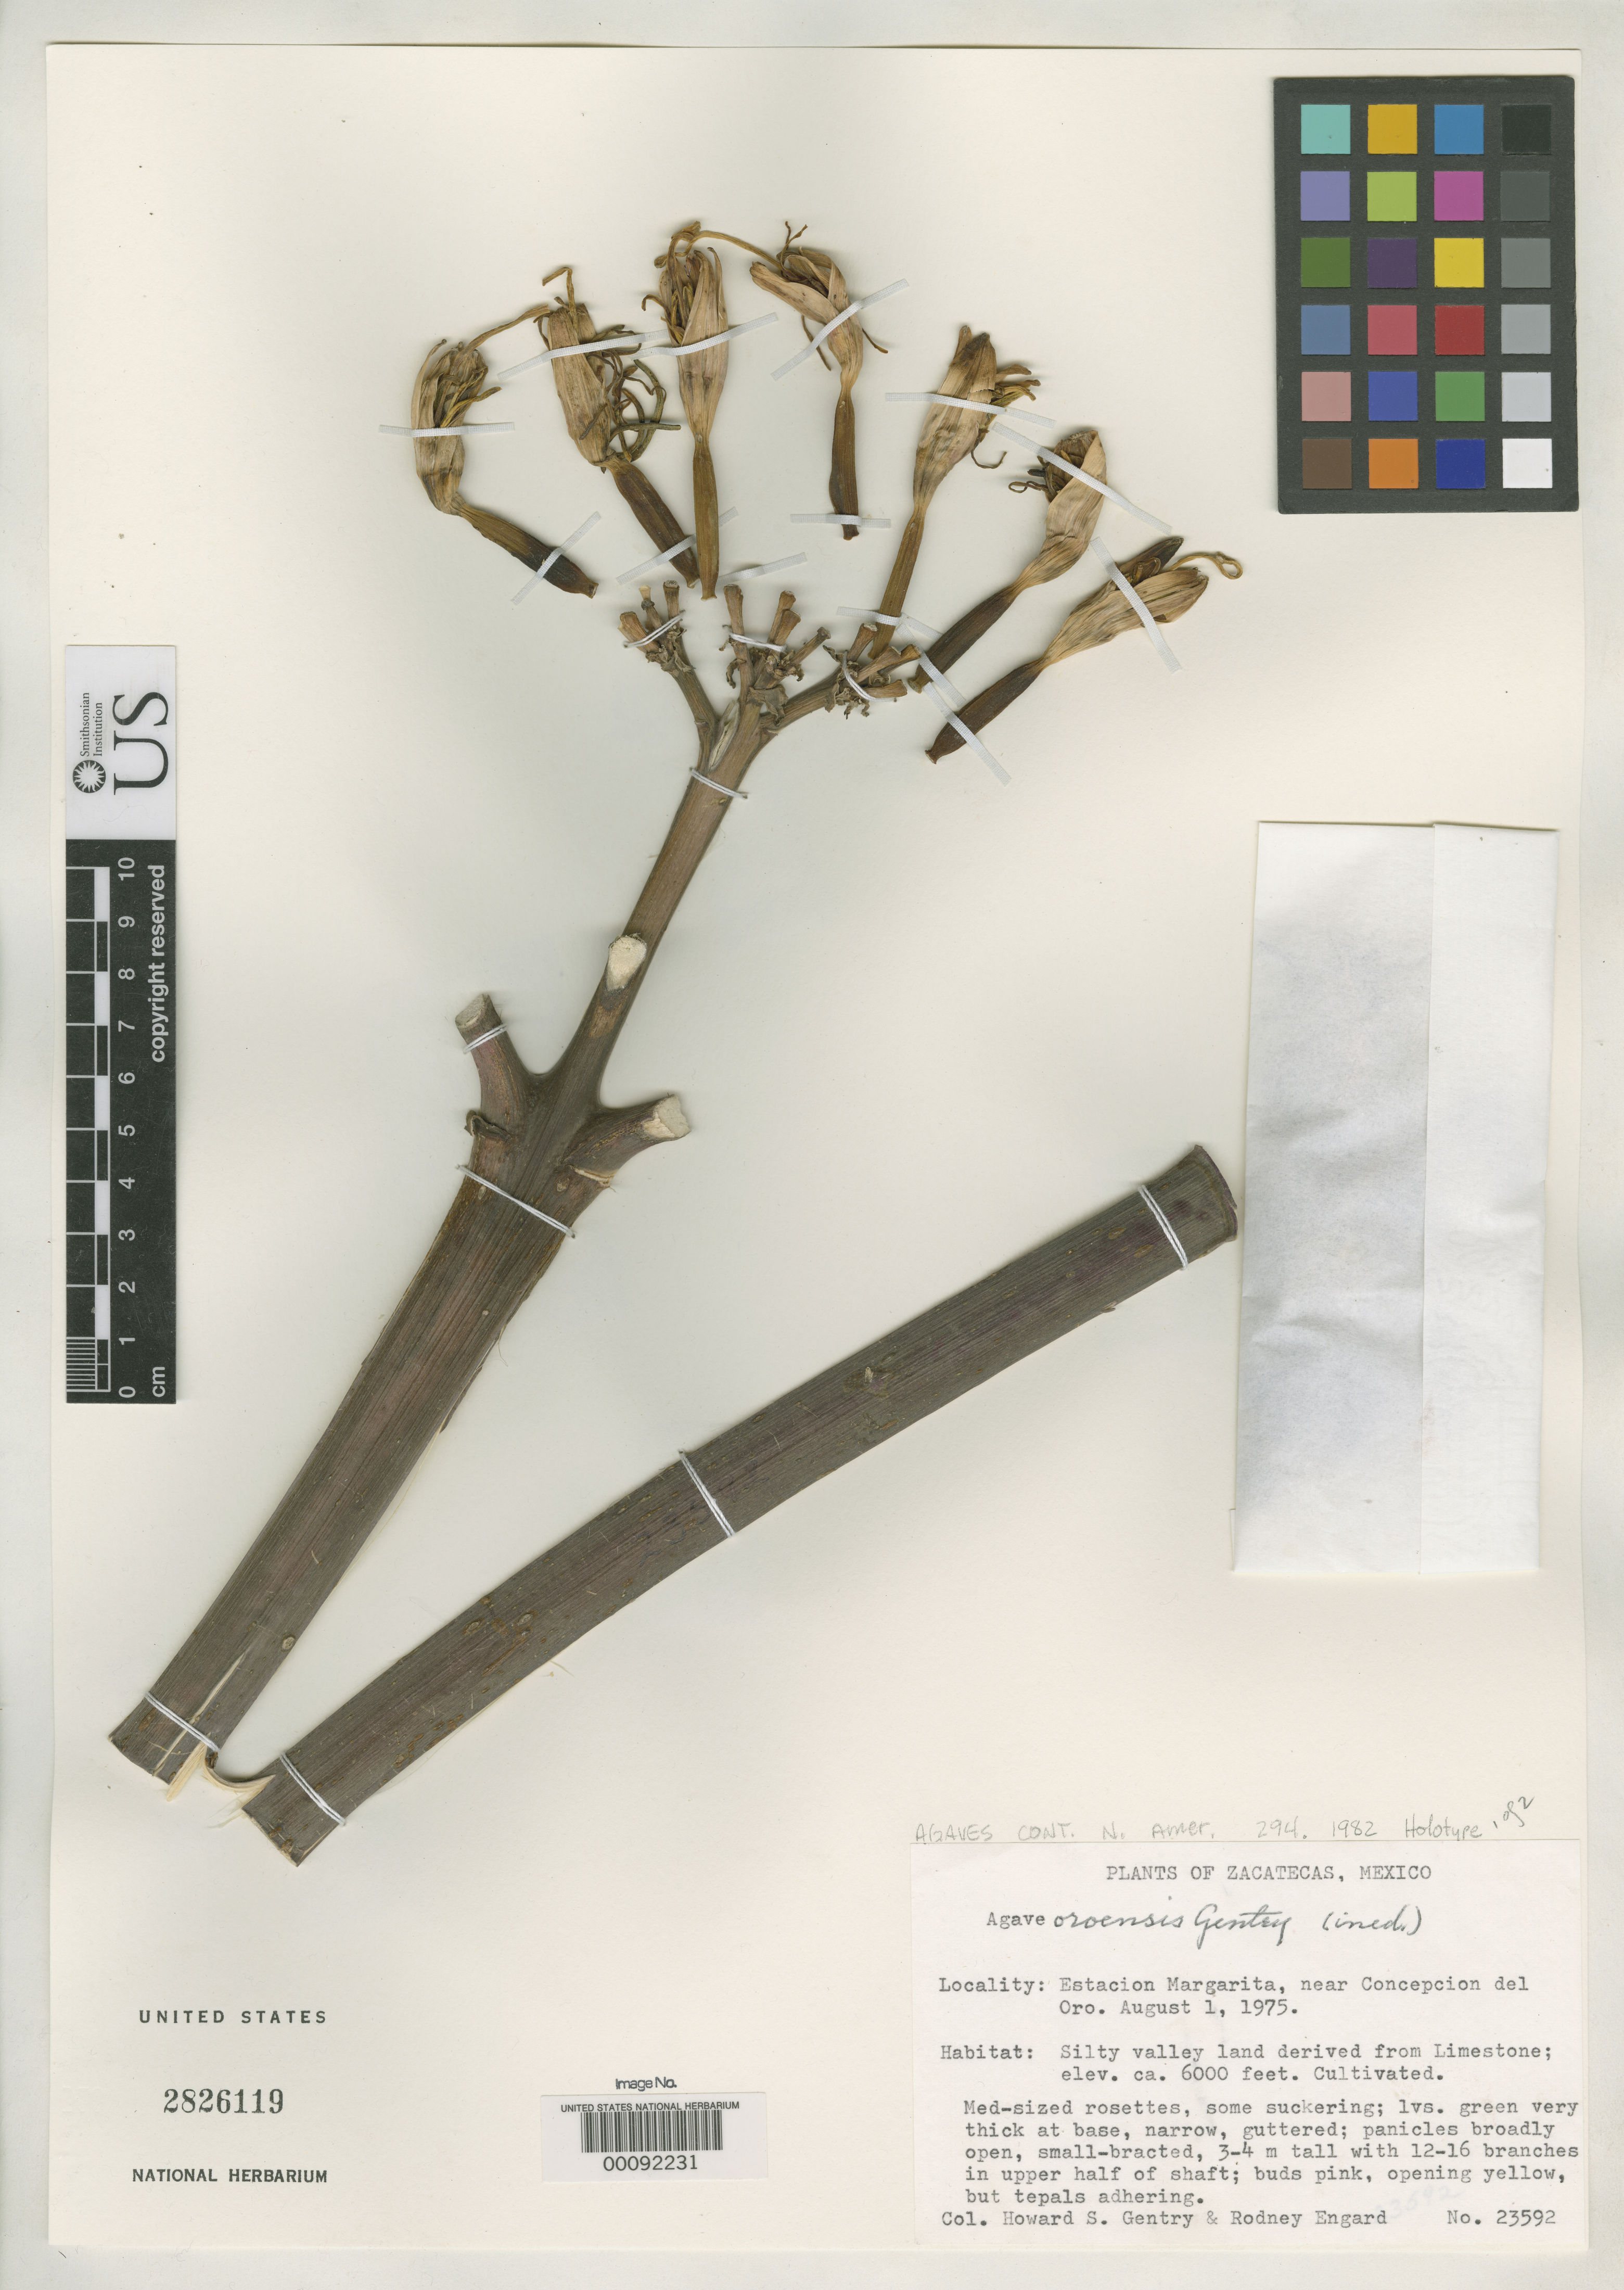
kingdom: Plantae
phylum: Tracheophyta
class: Liliopsida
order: Asparagales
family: Asparagaceae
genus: Agave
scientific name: Agave oroensis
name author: Gentry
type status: Holotype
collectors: H. S. Gentry & R. Engard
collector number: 23592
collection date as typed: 01 Aug 1975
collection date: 1975-08-01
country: Mexico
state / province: Zacatecas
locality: Estacion Margarita, near Concepcion del Oro.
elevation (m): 1829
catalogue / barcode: US 2826119